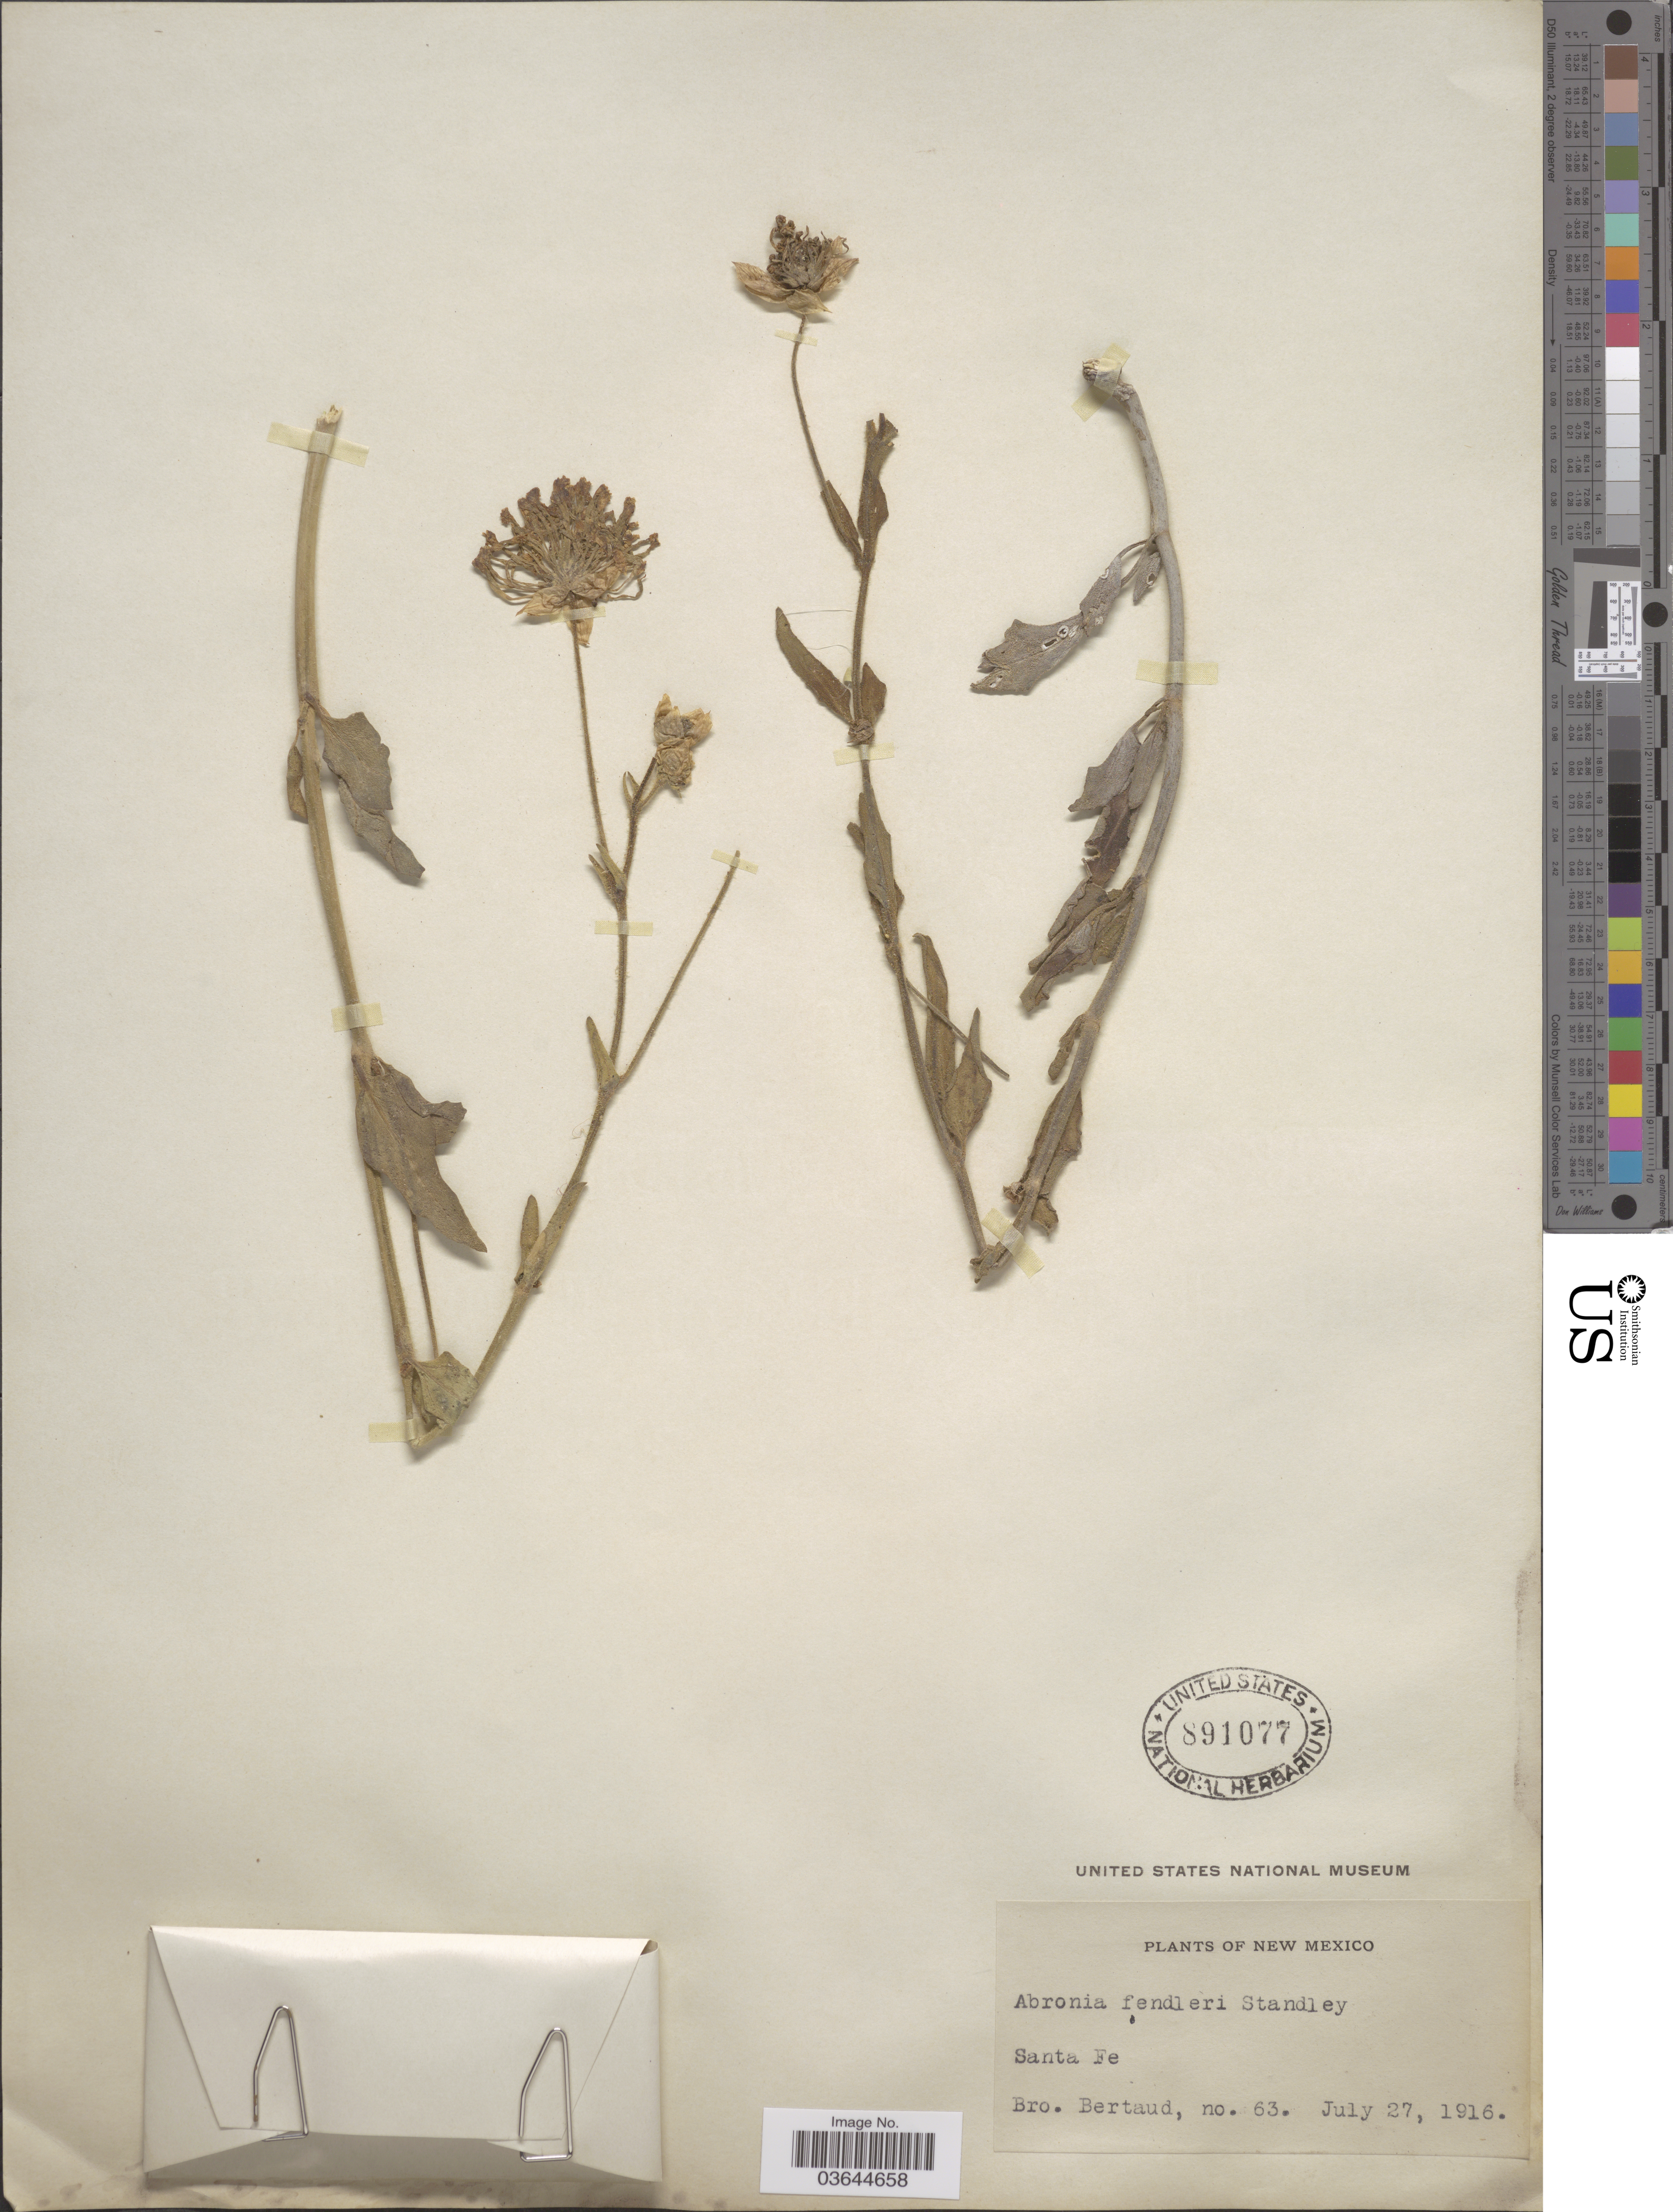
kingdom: Plantae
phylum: Tracheophyta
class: Magnoliopsida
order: Caryophyllales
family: Nyctaginaceae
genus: Abronia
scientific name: Abronia fragrans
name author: Nutt. ex Hook.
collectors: Bro. Bertaud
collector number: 63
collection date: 1916-07-27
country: United States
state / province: New Mexico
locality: Santa Fe.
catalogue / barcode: US 891077